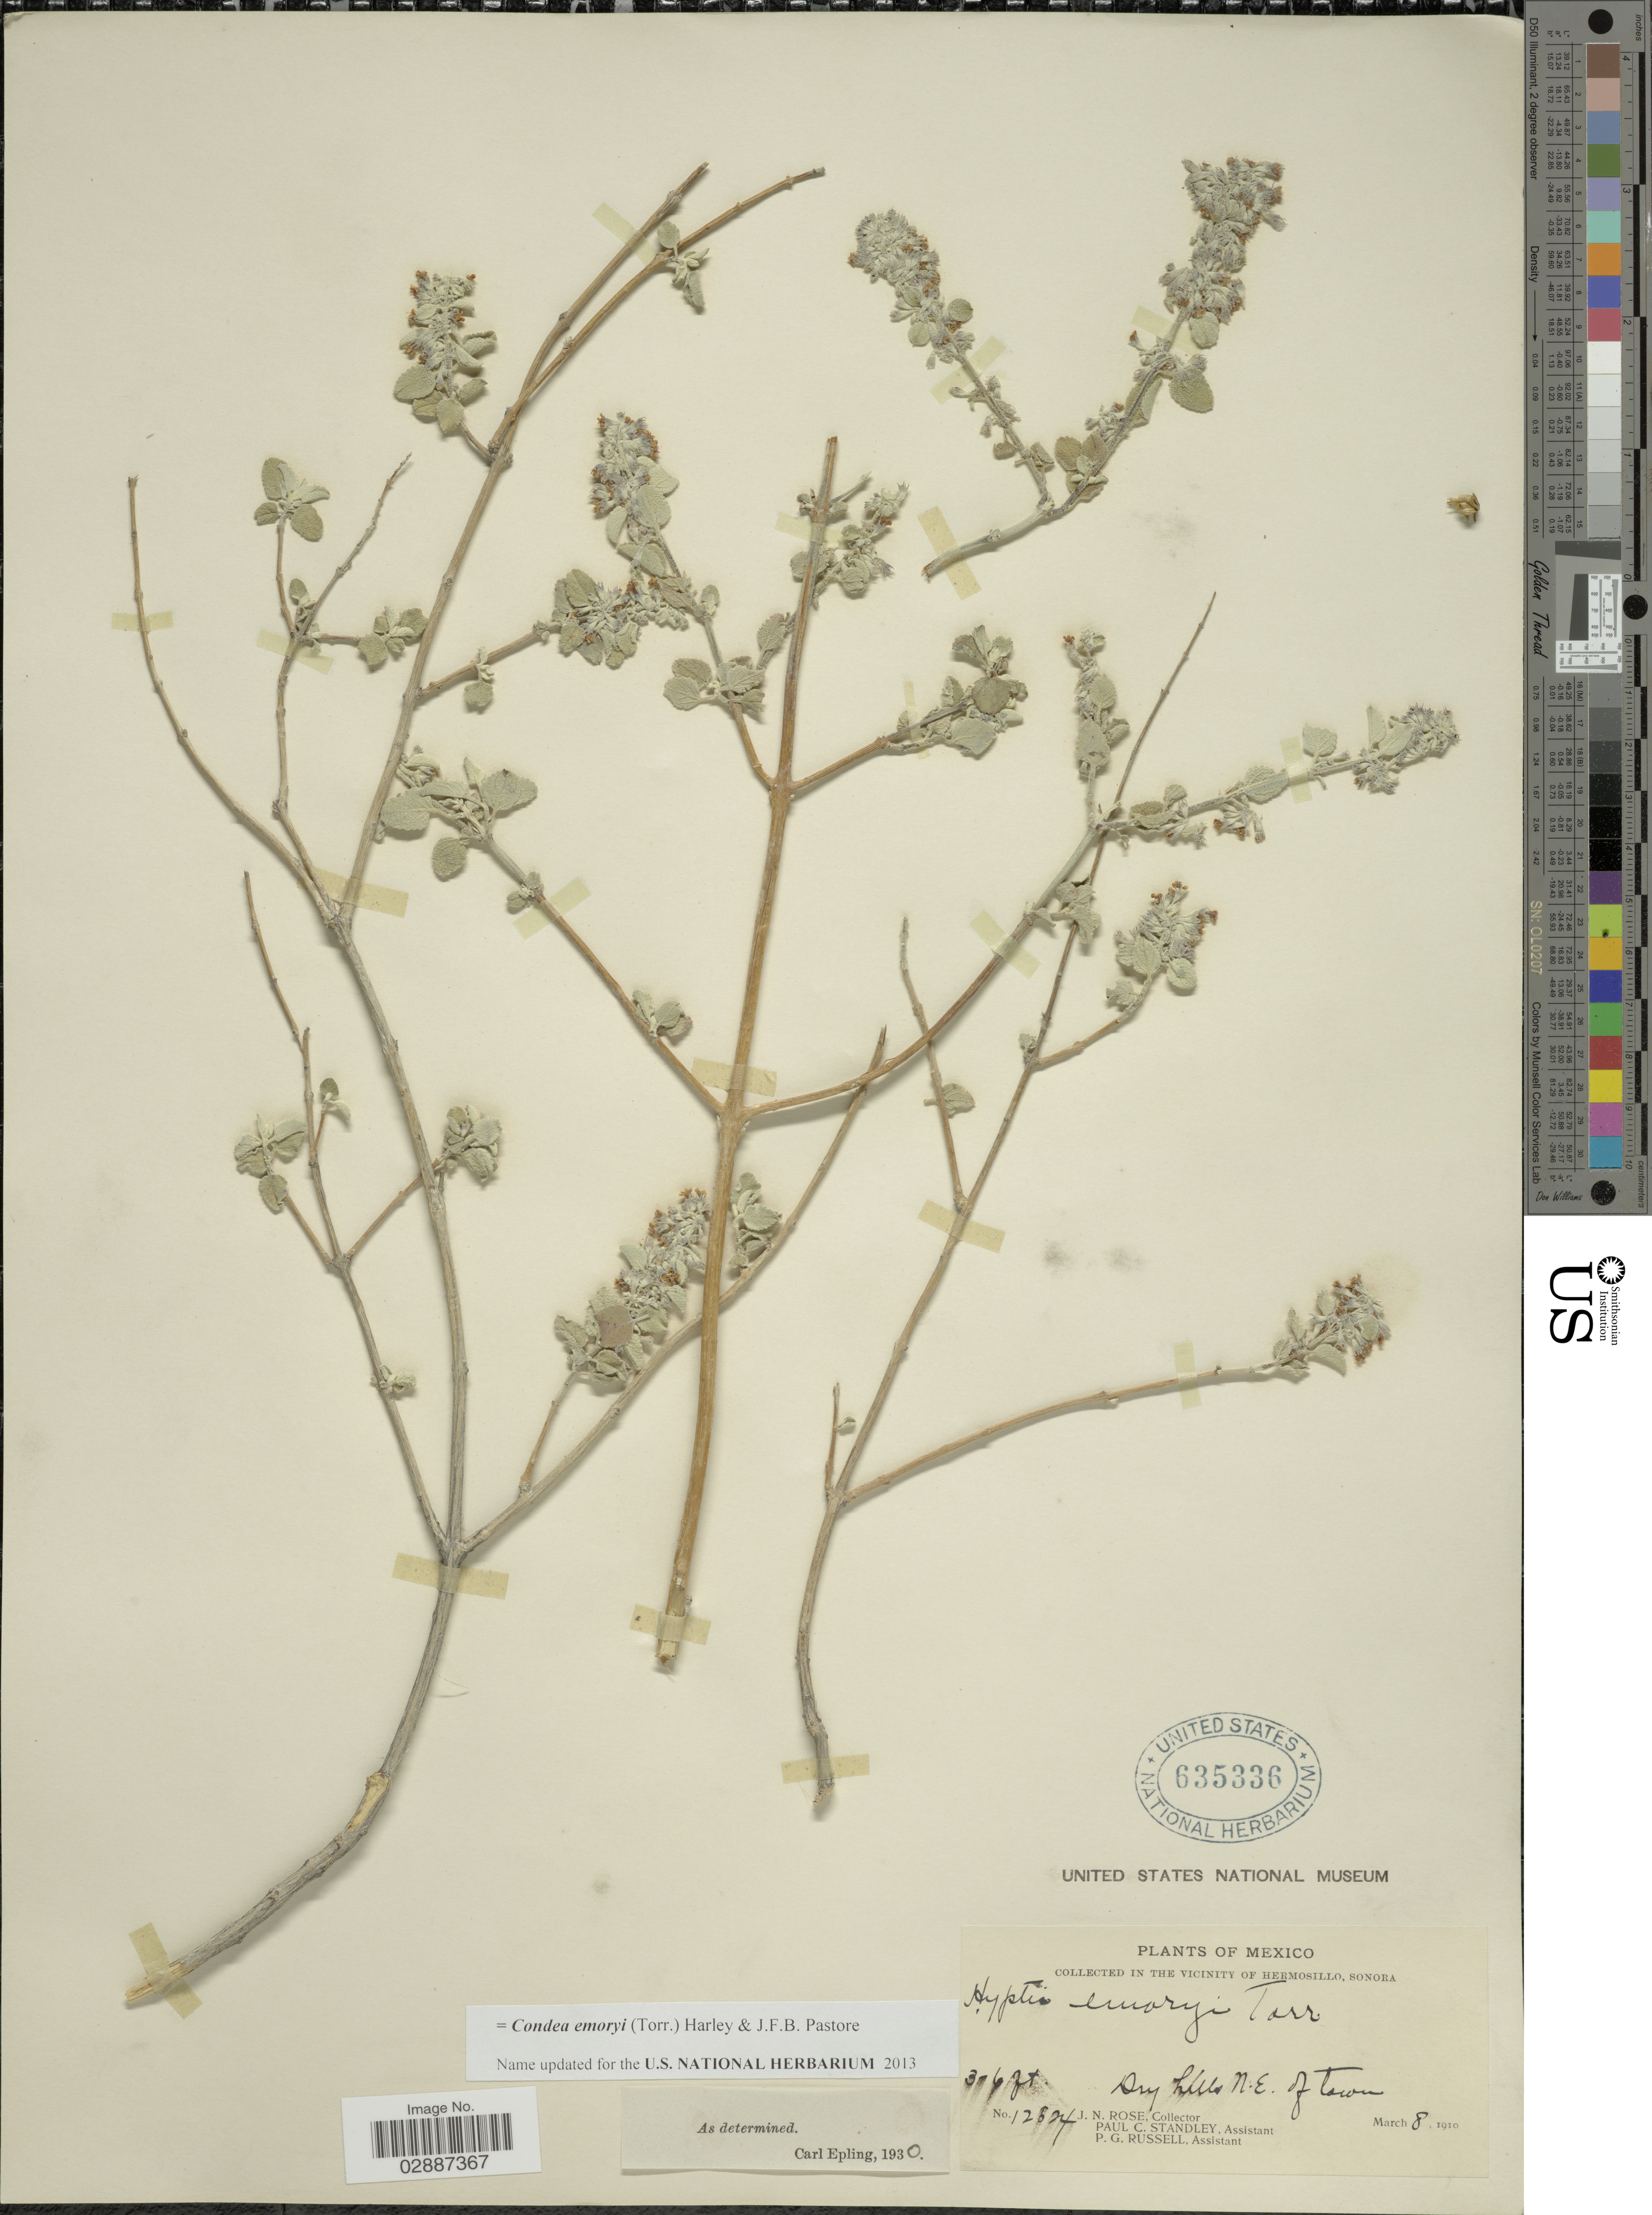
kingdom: Plantae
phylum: Tracheophyta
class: Magnoliopsida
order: Lamiales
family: Lamiaceae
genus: Condea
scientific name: Condea emoryi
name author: (Torr.) Harley & J.F.B. Pastore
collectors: J. N. Rose, P. C. Standley & P. G. Russell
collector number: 12524*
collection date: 1910-03-08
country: Mexico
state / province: Sonora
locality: Vicinity of Hermosillo. Dry hills N.E. of town.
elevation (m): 93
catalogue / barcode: US 635336